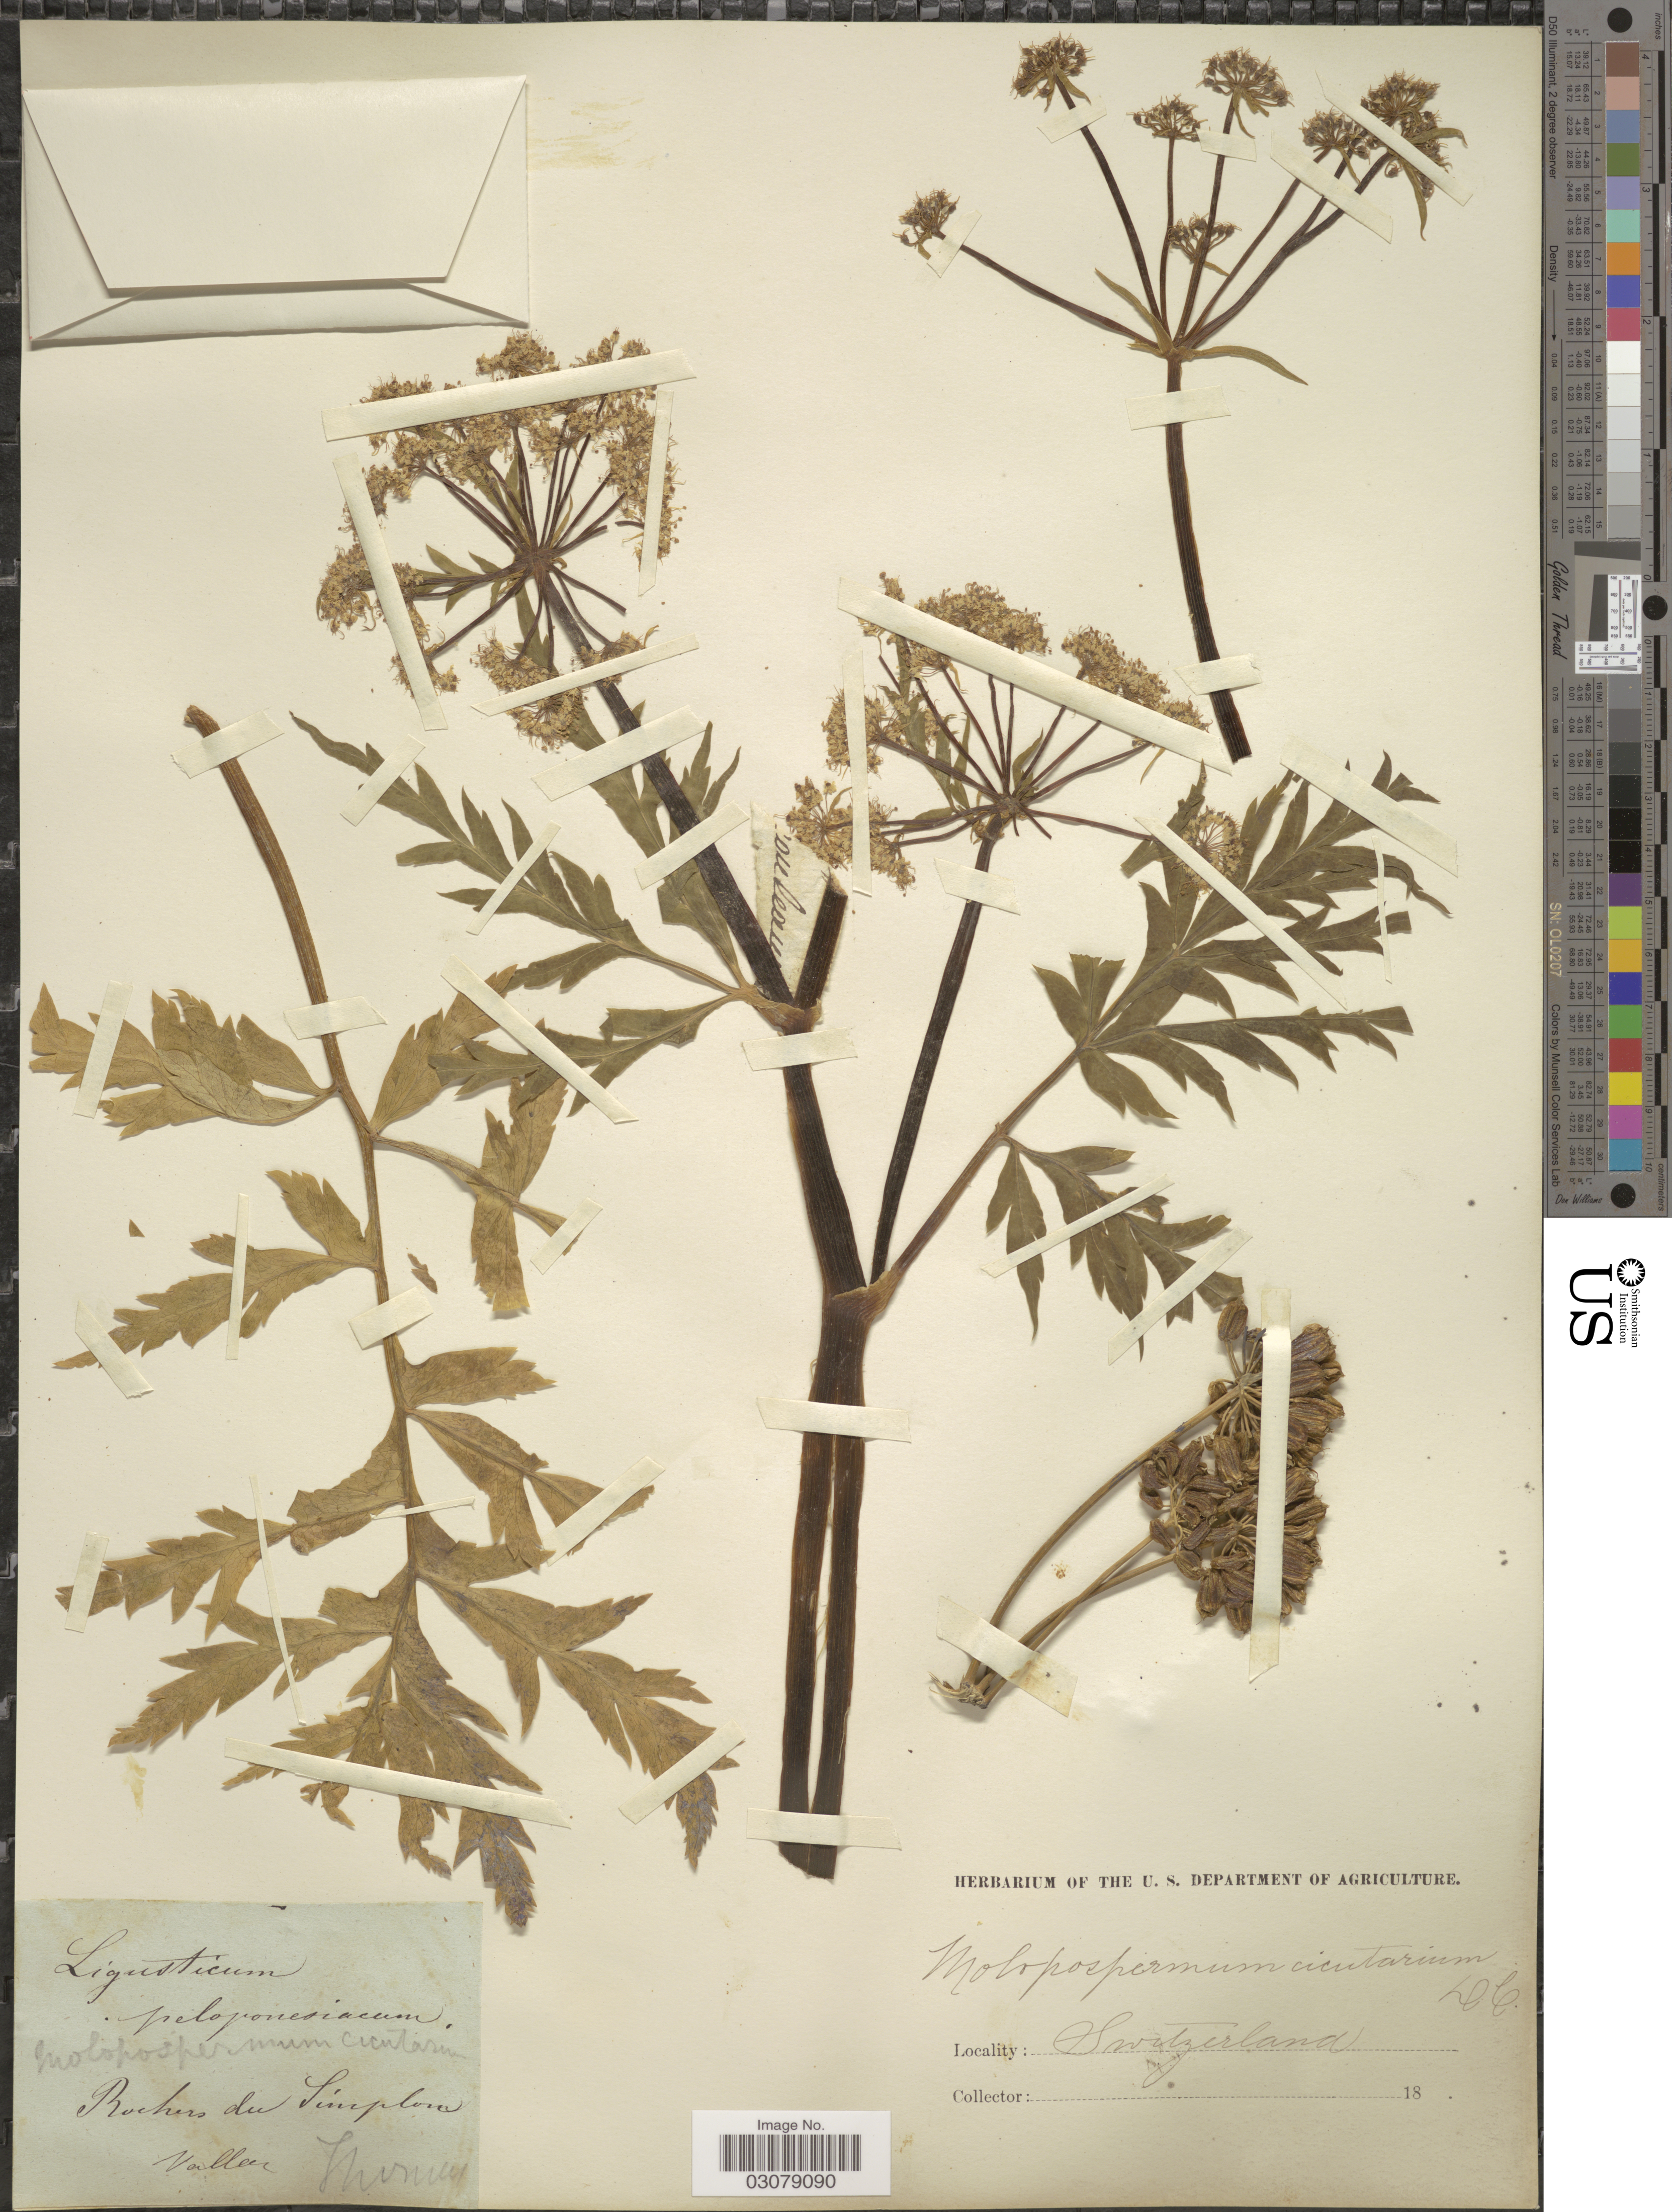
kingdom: Plantae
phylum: Tracheophyta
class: Magnoliopsida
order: Apiales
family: Apiaceae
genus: Molopospermum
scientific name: Molopospermum cicutarium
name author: (Lam.) DC.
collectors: Thomas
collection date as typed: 18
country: Switzerland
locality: Rochers du Simplon.